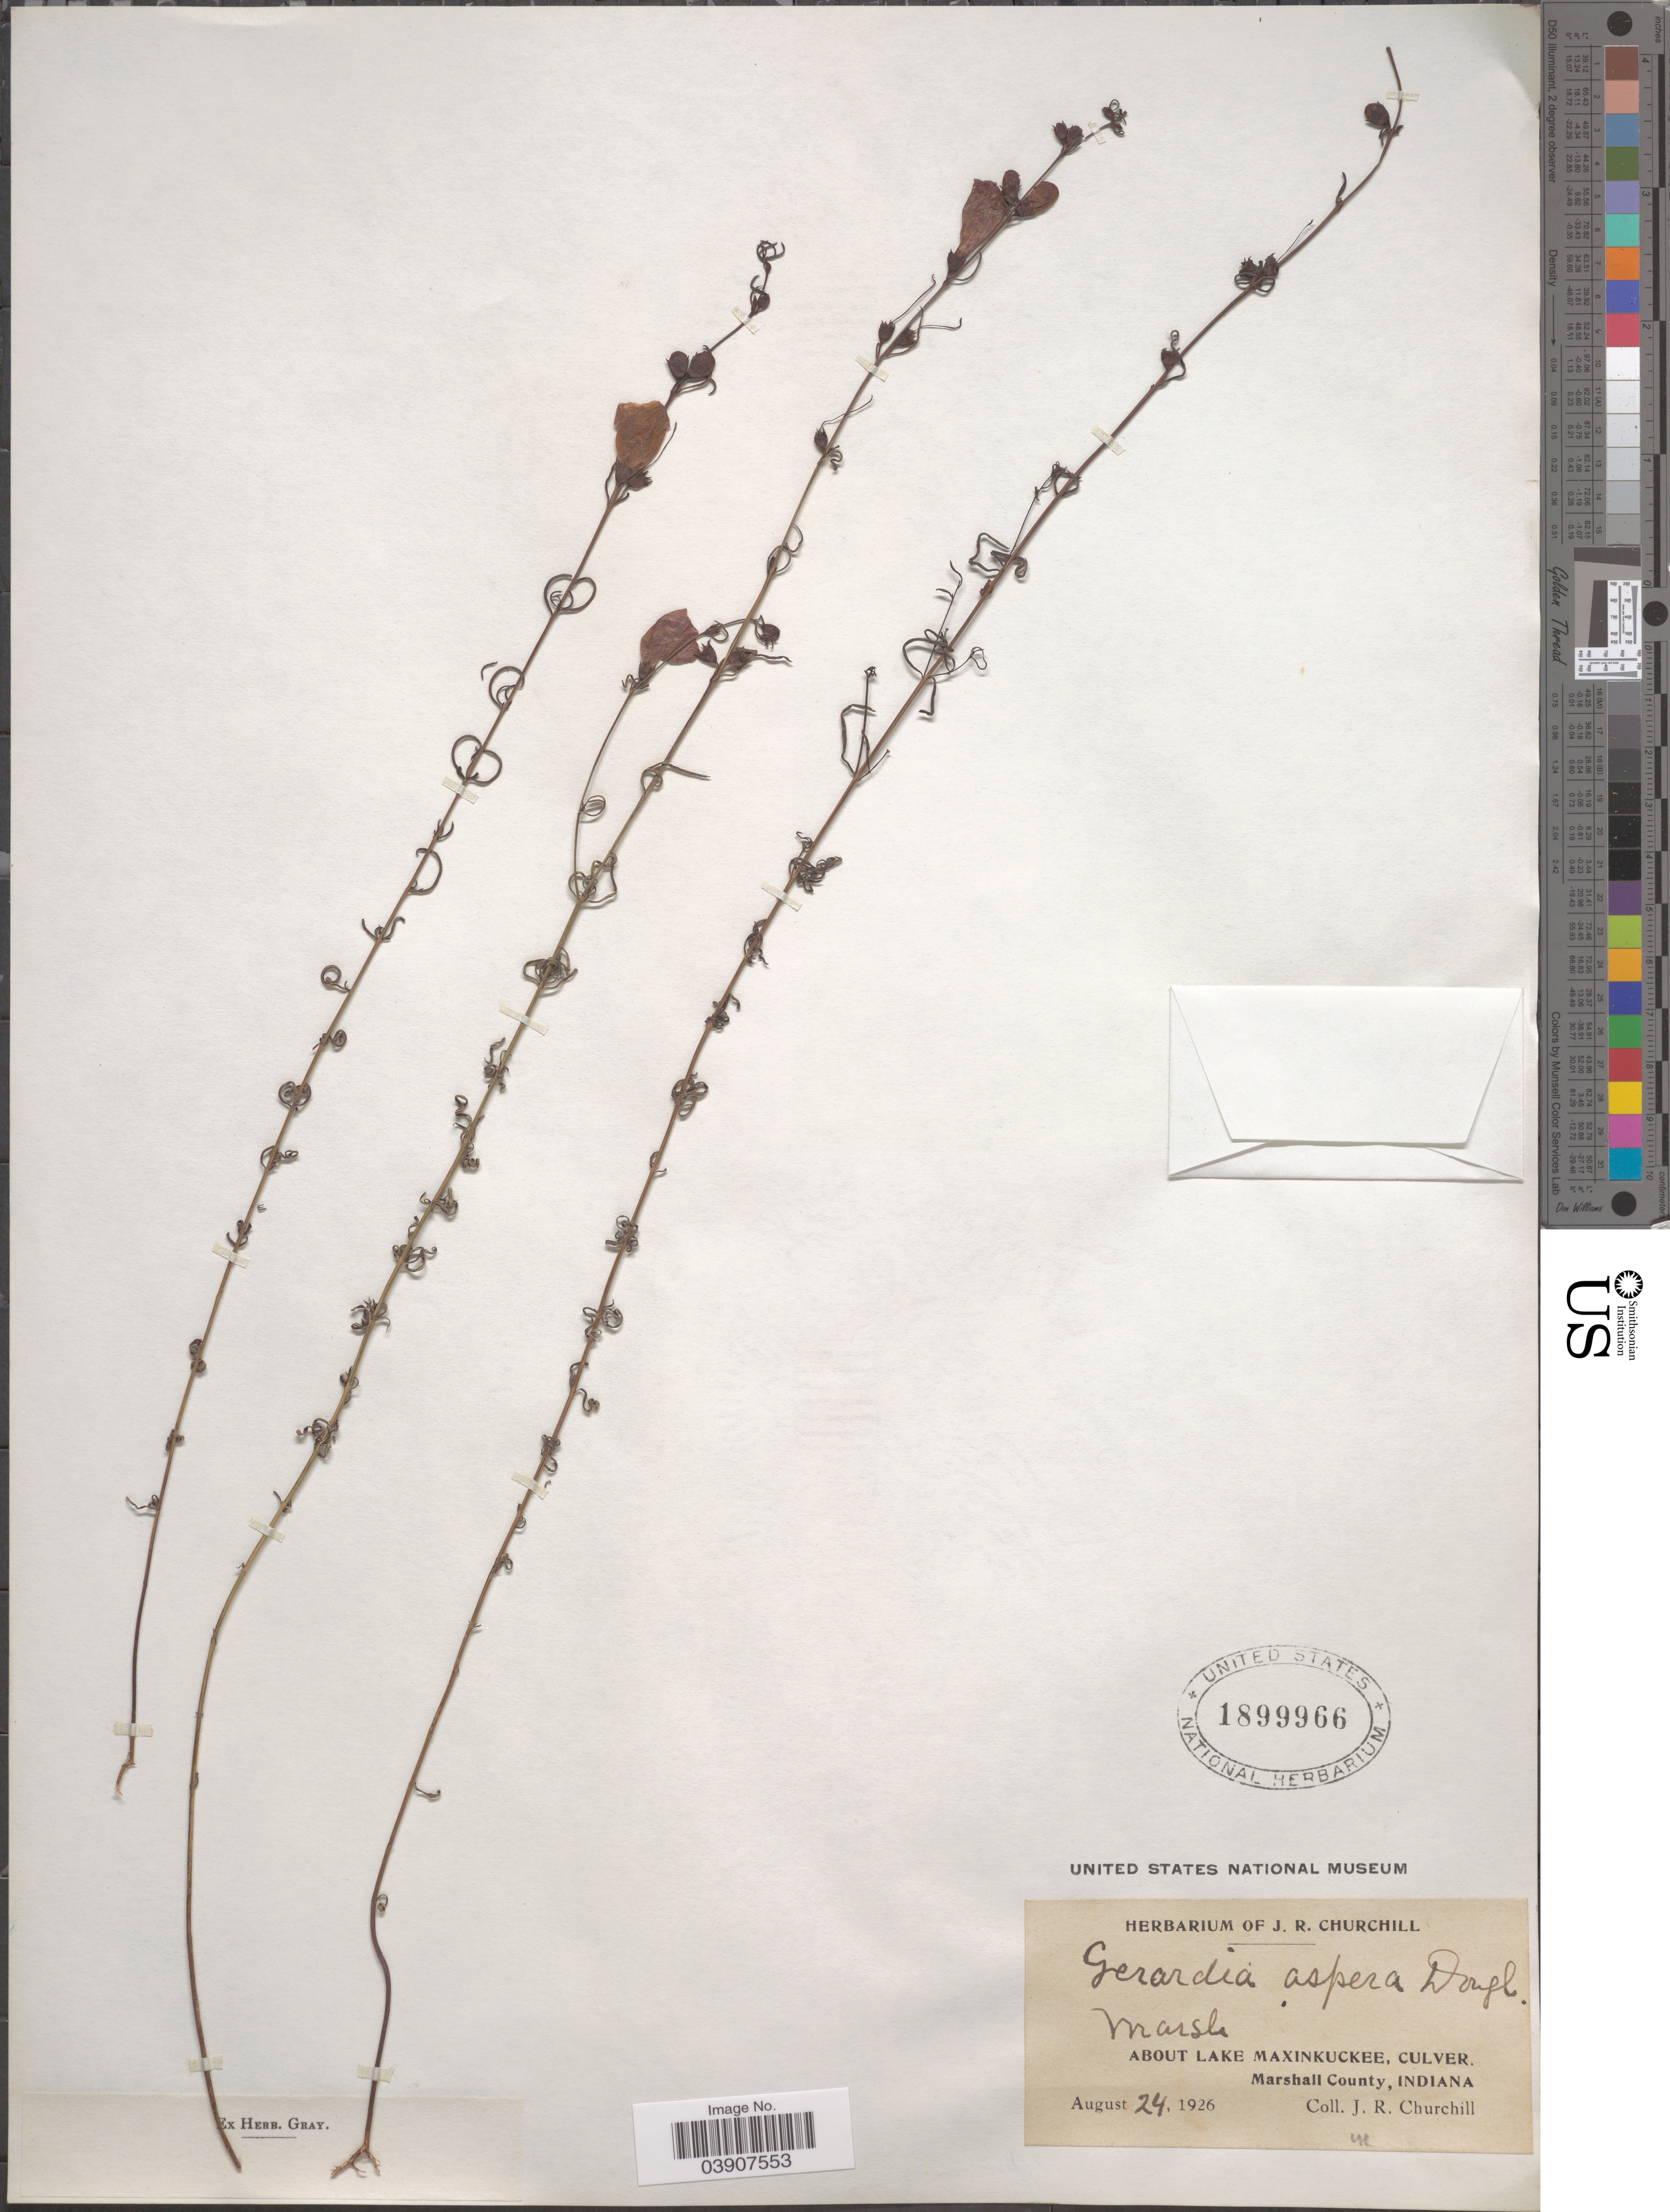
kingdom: Plantae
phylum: Tracheophyta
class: Magnoliopsida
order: Lamiales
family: Orobanchaceae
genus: Agalinis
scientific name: Agalinis aspera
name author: (Douglas ex Benth.) Britton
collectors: J. Churchill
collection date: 1926-08-24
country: United States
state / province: Indiana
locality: About Lake Maxinkuckee, Culver, Marshall County.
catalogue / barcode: US 1899966